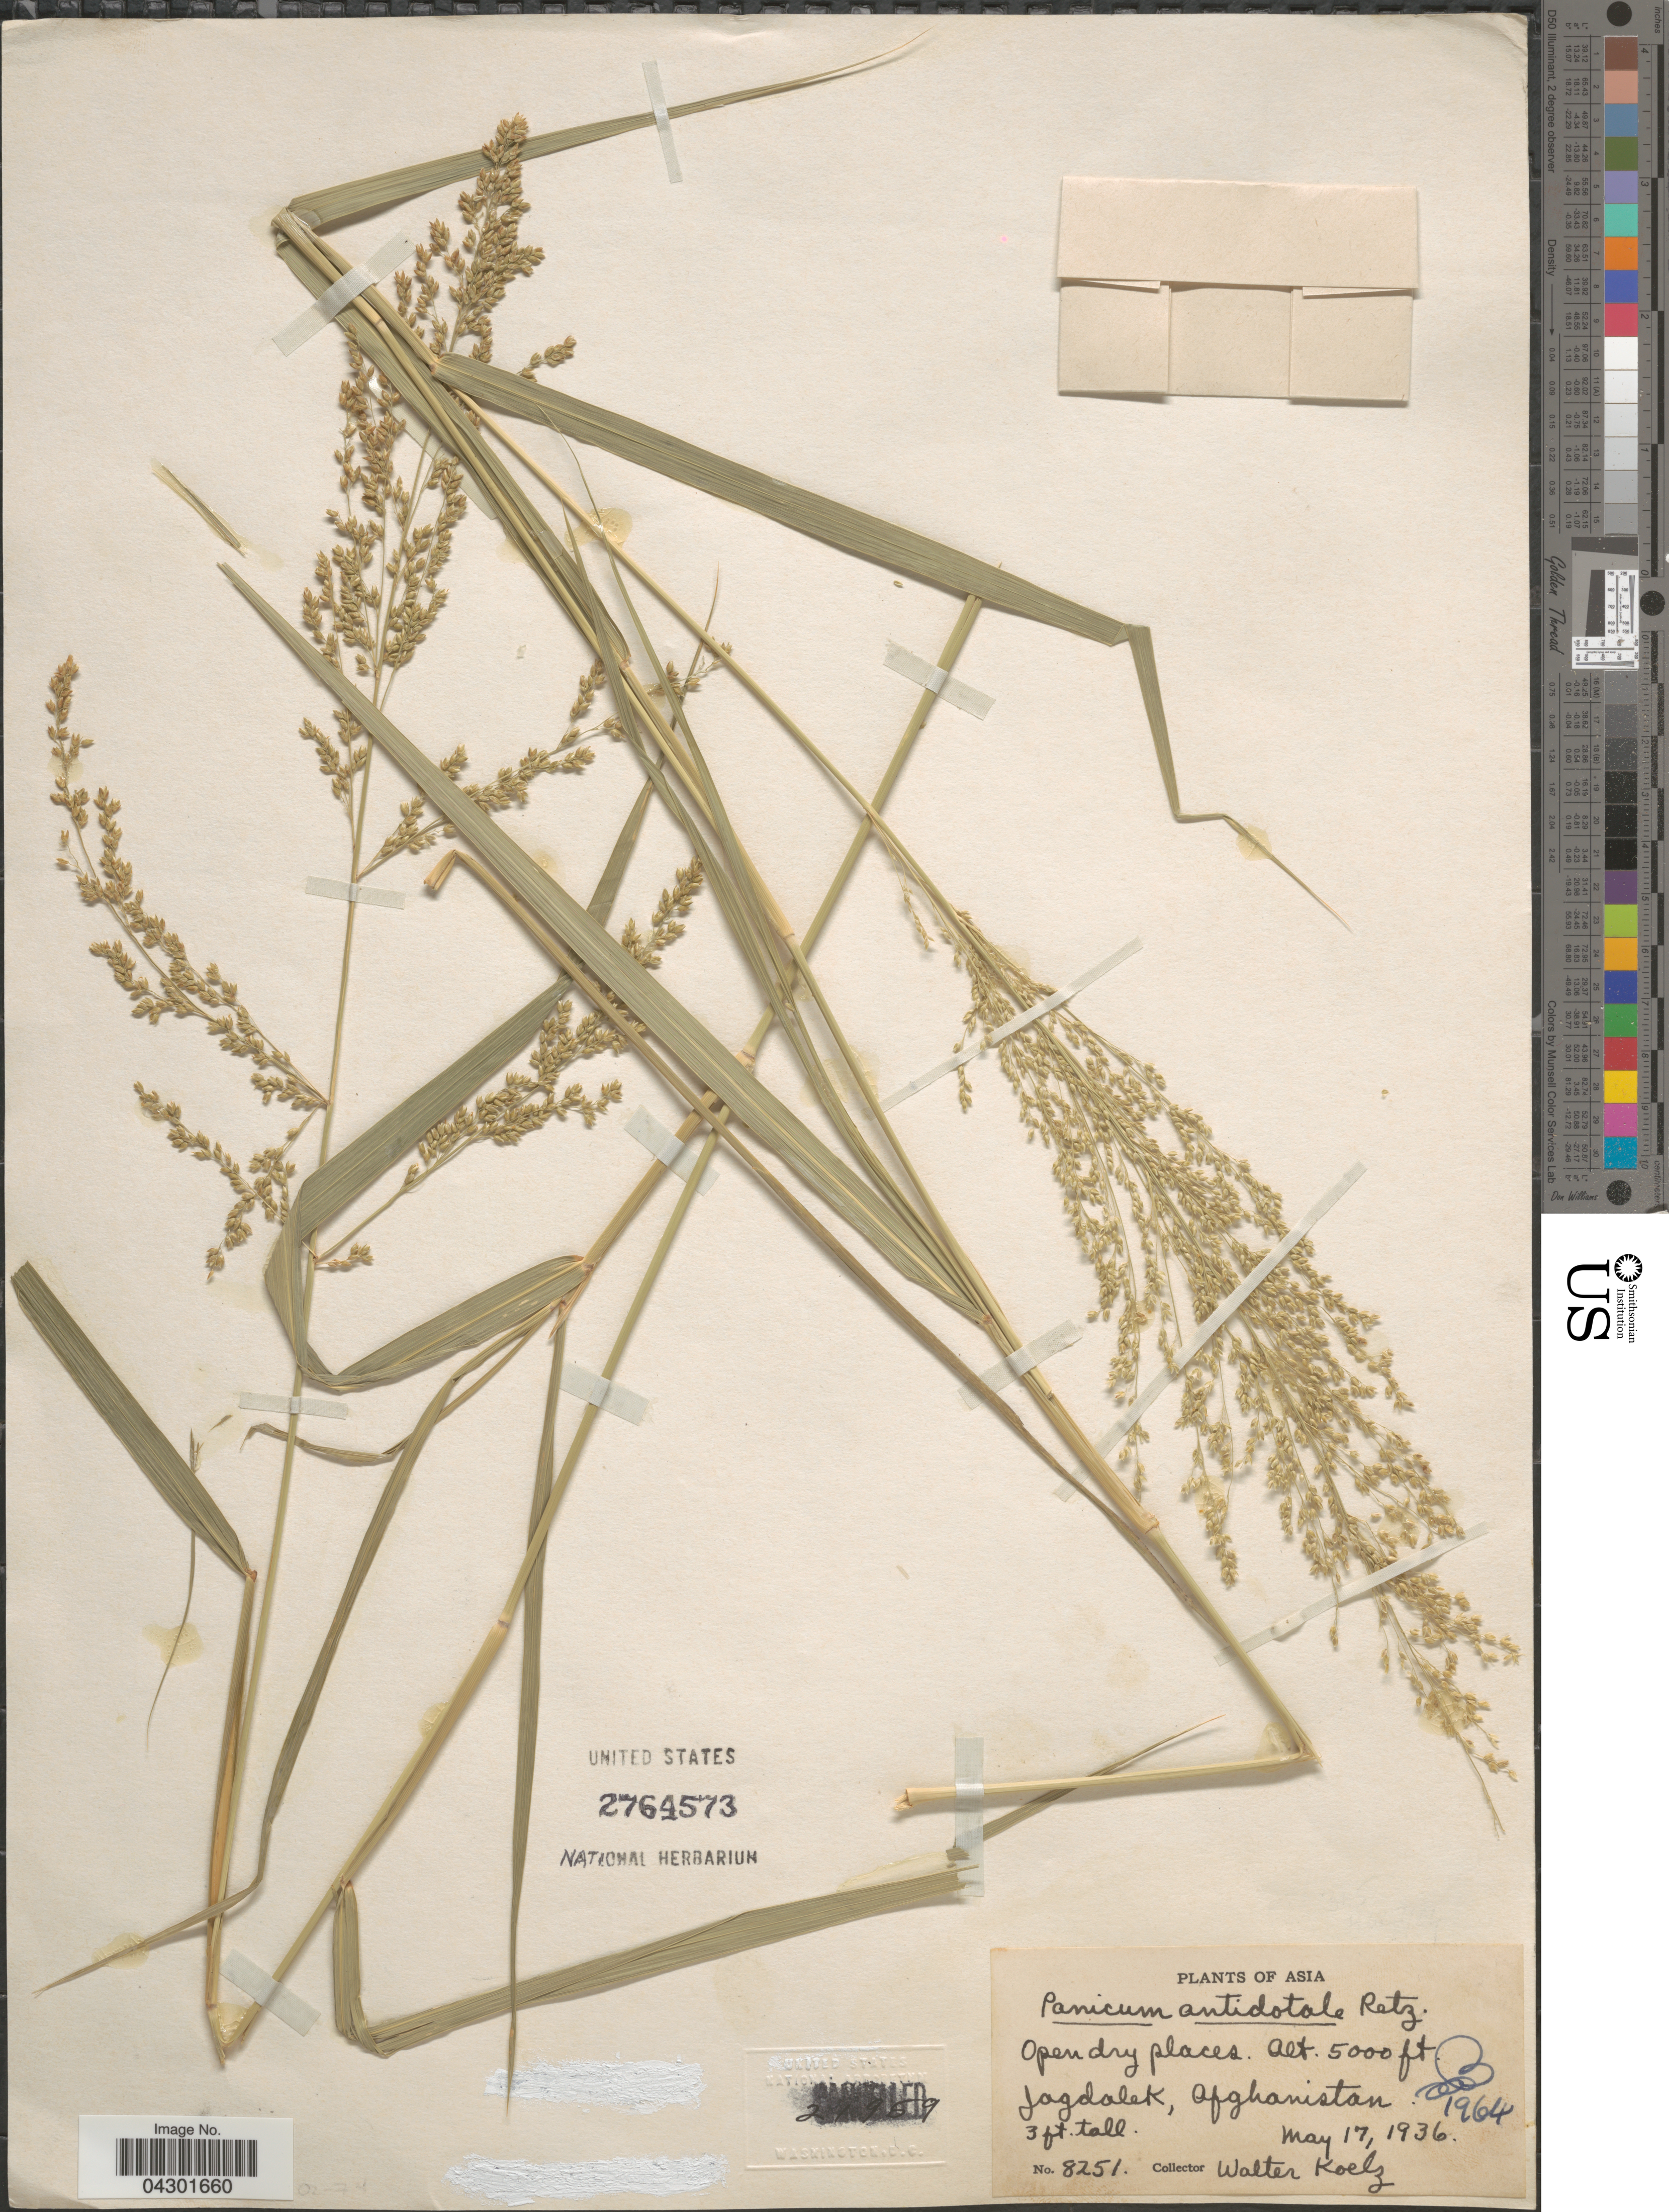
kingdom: Plantae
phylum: Tracheophyta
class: Liliopsida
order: Poales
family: Poaceae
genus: Panicum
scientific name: Panicum antidotale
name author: Retz.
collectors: W. N. Koelz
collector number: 8251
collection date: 1936-05-17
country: Afghanistan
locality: Open dry places. Jagdalek.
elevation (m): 1524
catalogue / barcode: US 2764573